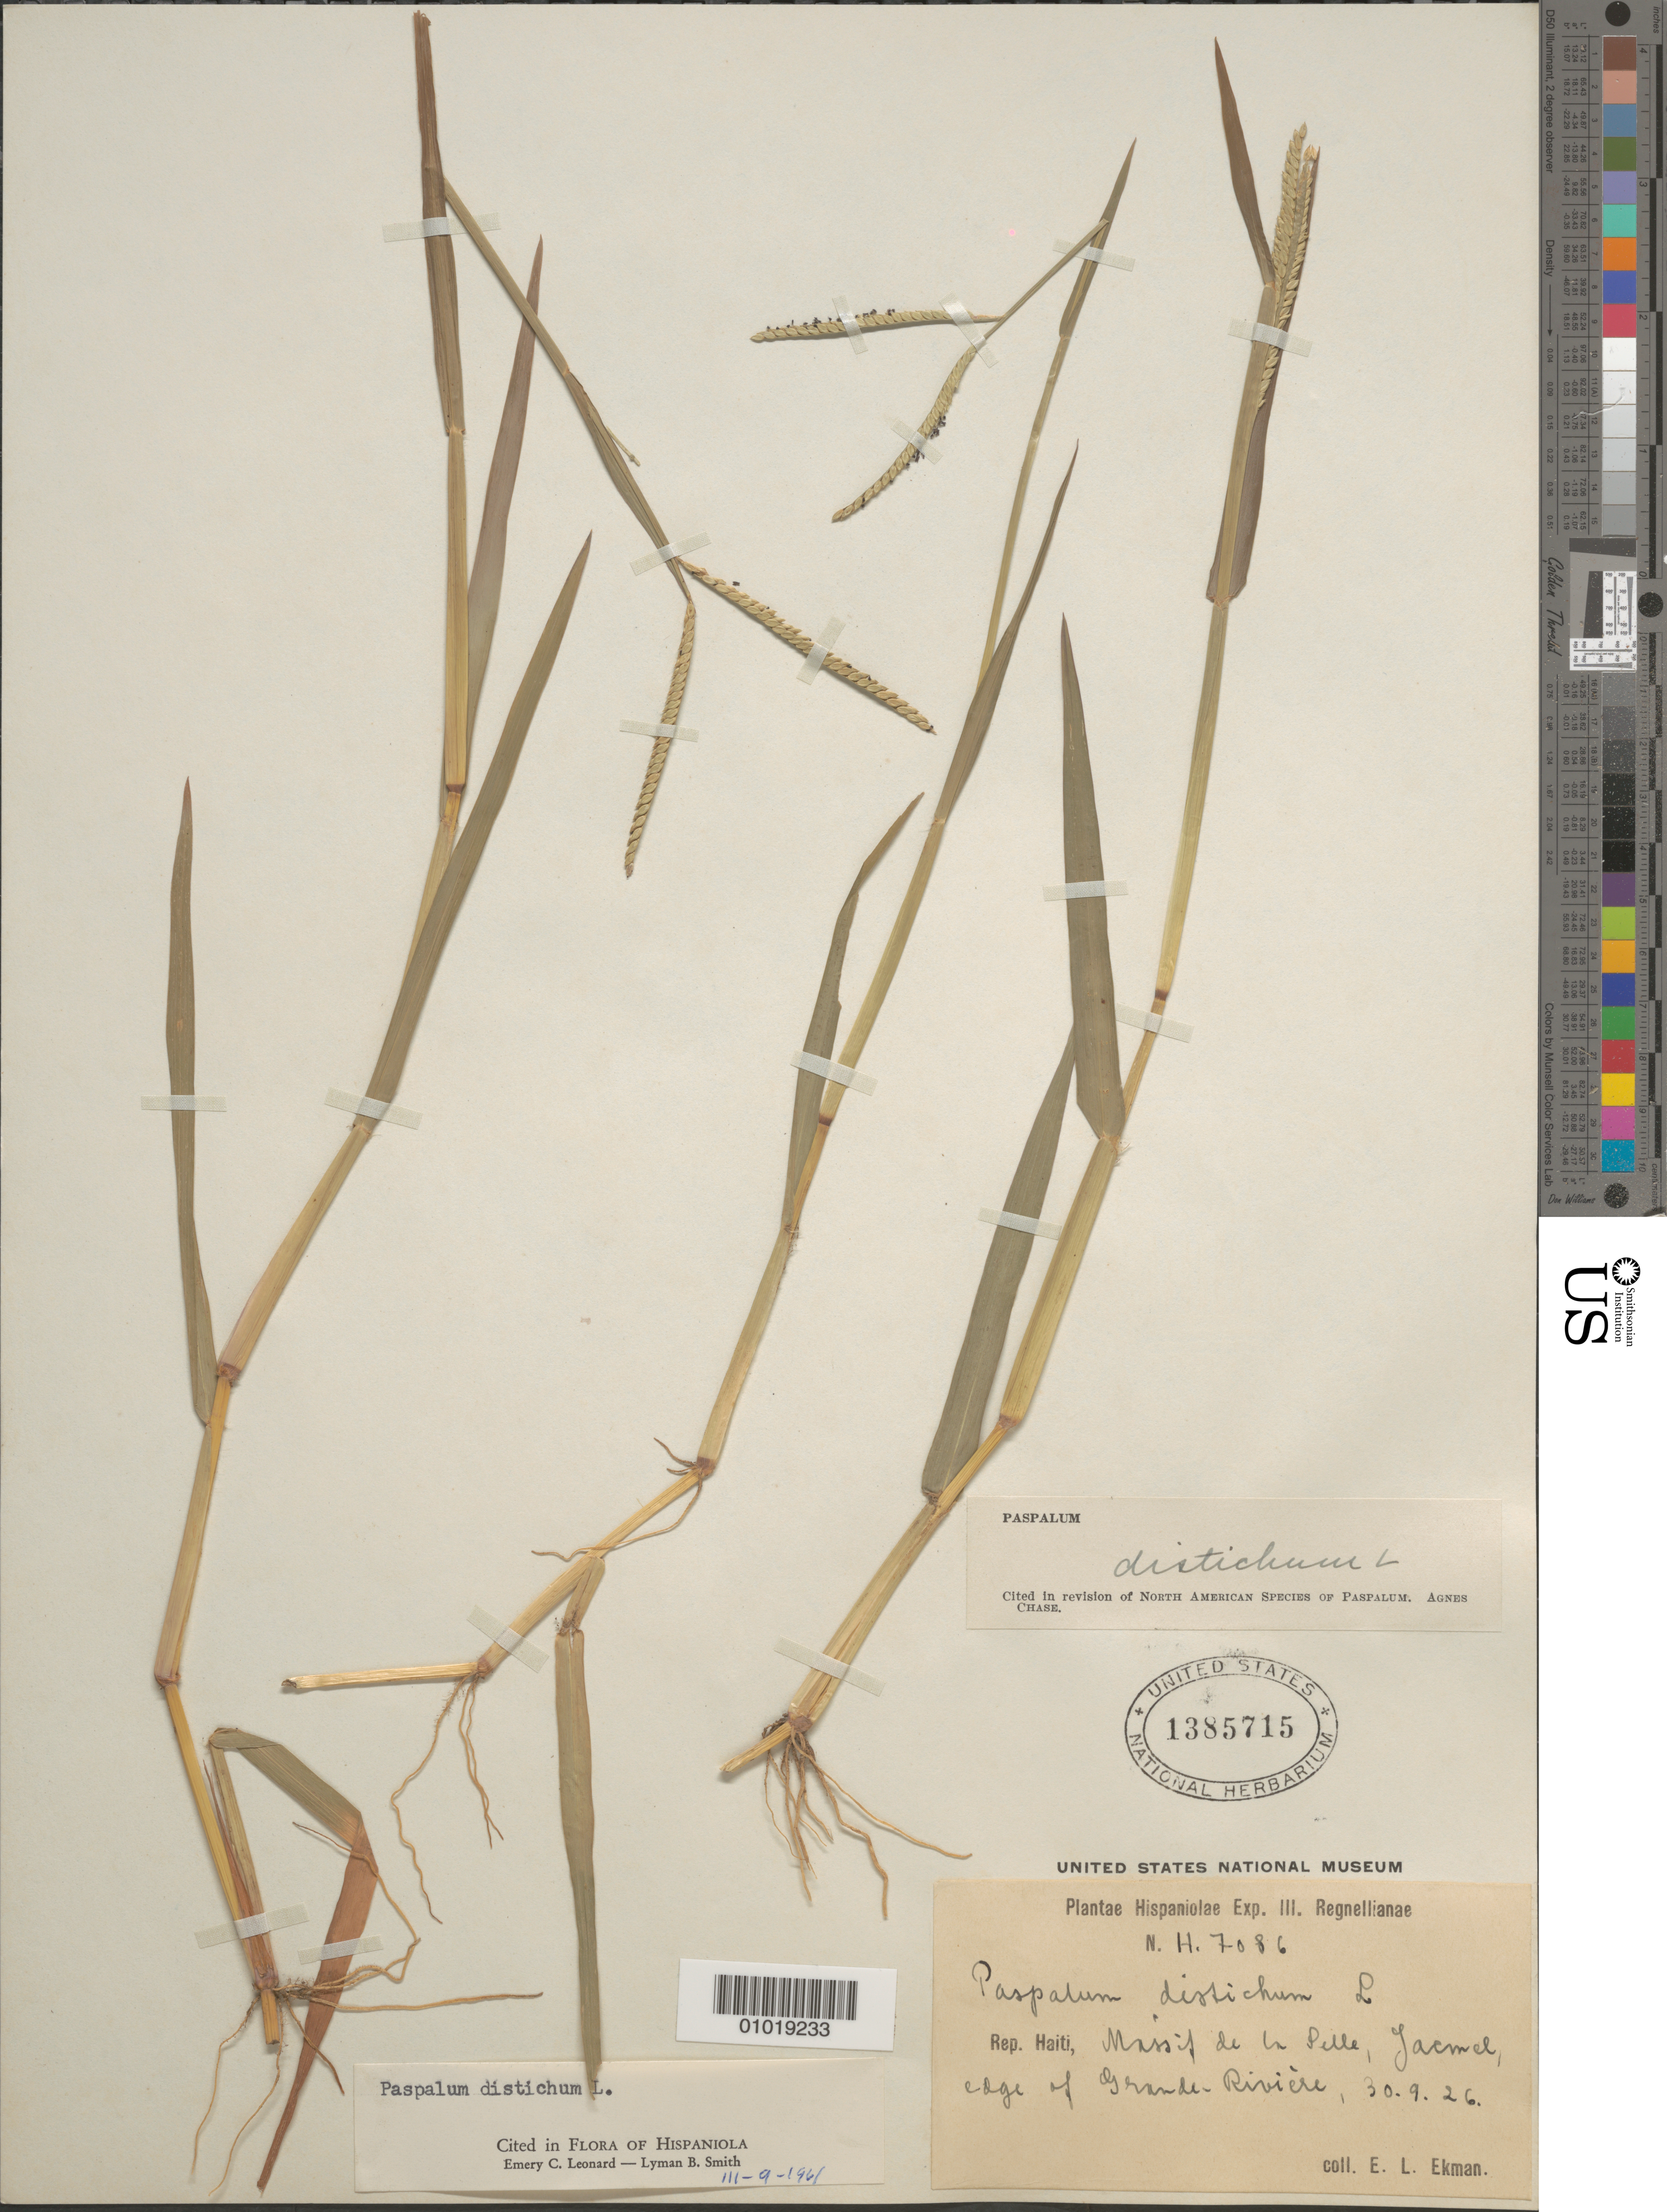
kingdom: Plantae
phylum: Tracheophyta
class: Liliopsida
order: Poales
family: Poaceae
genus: Paspalum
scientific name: Paspalum distichum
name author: L.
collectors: E. L. Ekman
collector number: H 7086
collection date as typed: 30 Sep 1926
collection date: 1926-09-30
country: Haiti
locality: Massif de la Pelle, Jacmel, edge of Grande Riviere,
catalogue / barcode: US 1385715